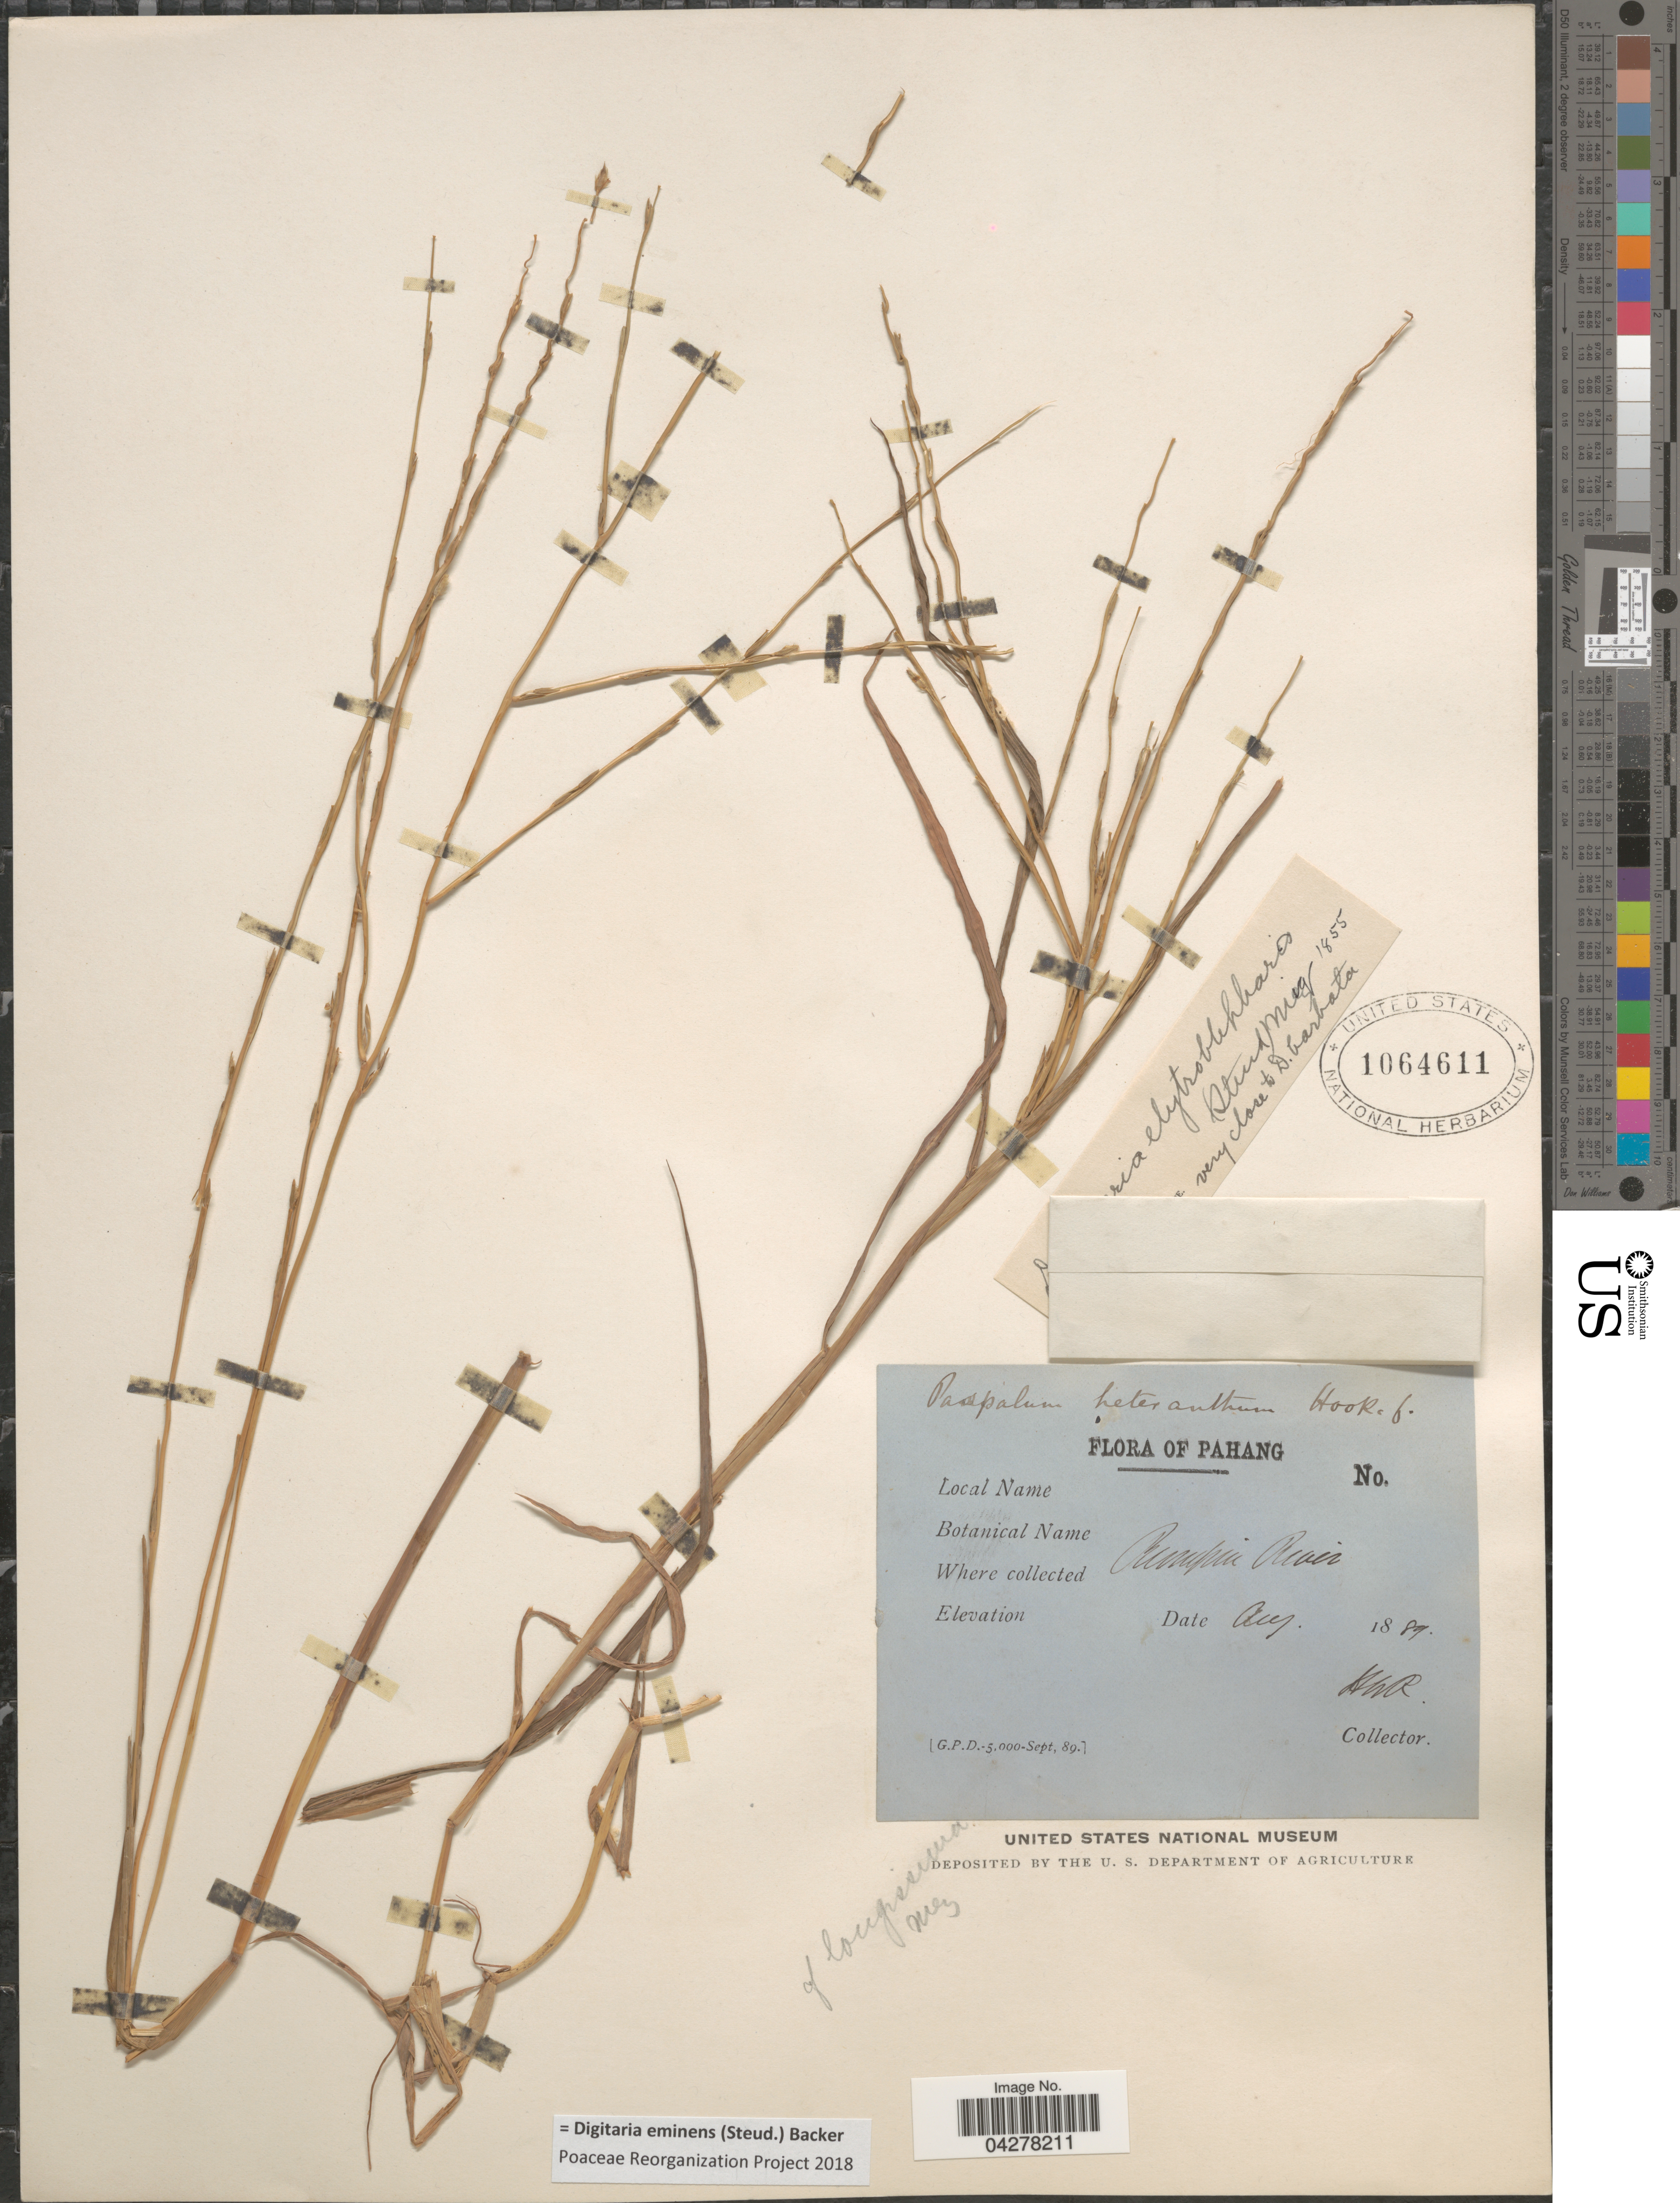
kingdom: Plantae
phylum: Tracheophyta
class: Liliopsida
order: Poales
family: Poaceae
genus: Digitaria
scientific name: Digitaria eminens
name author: (Steud.) Backer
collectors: H. W. R.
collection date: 1889-08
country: Malaysia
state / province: Pahang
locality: Rumpin River.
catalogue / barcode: US 1064611